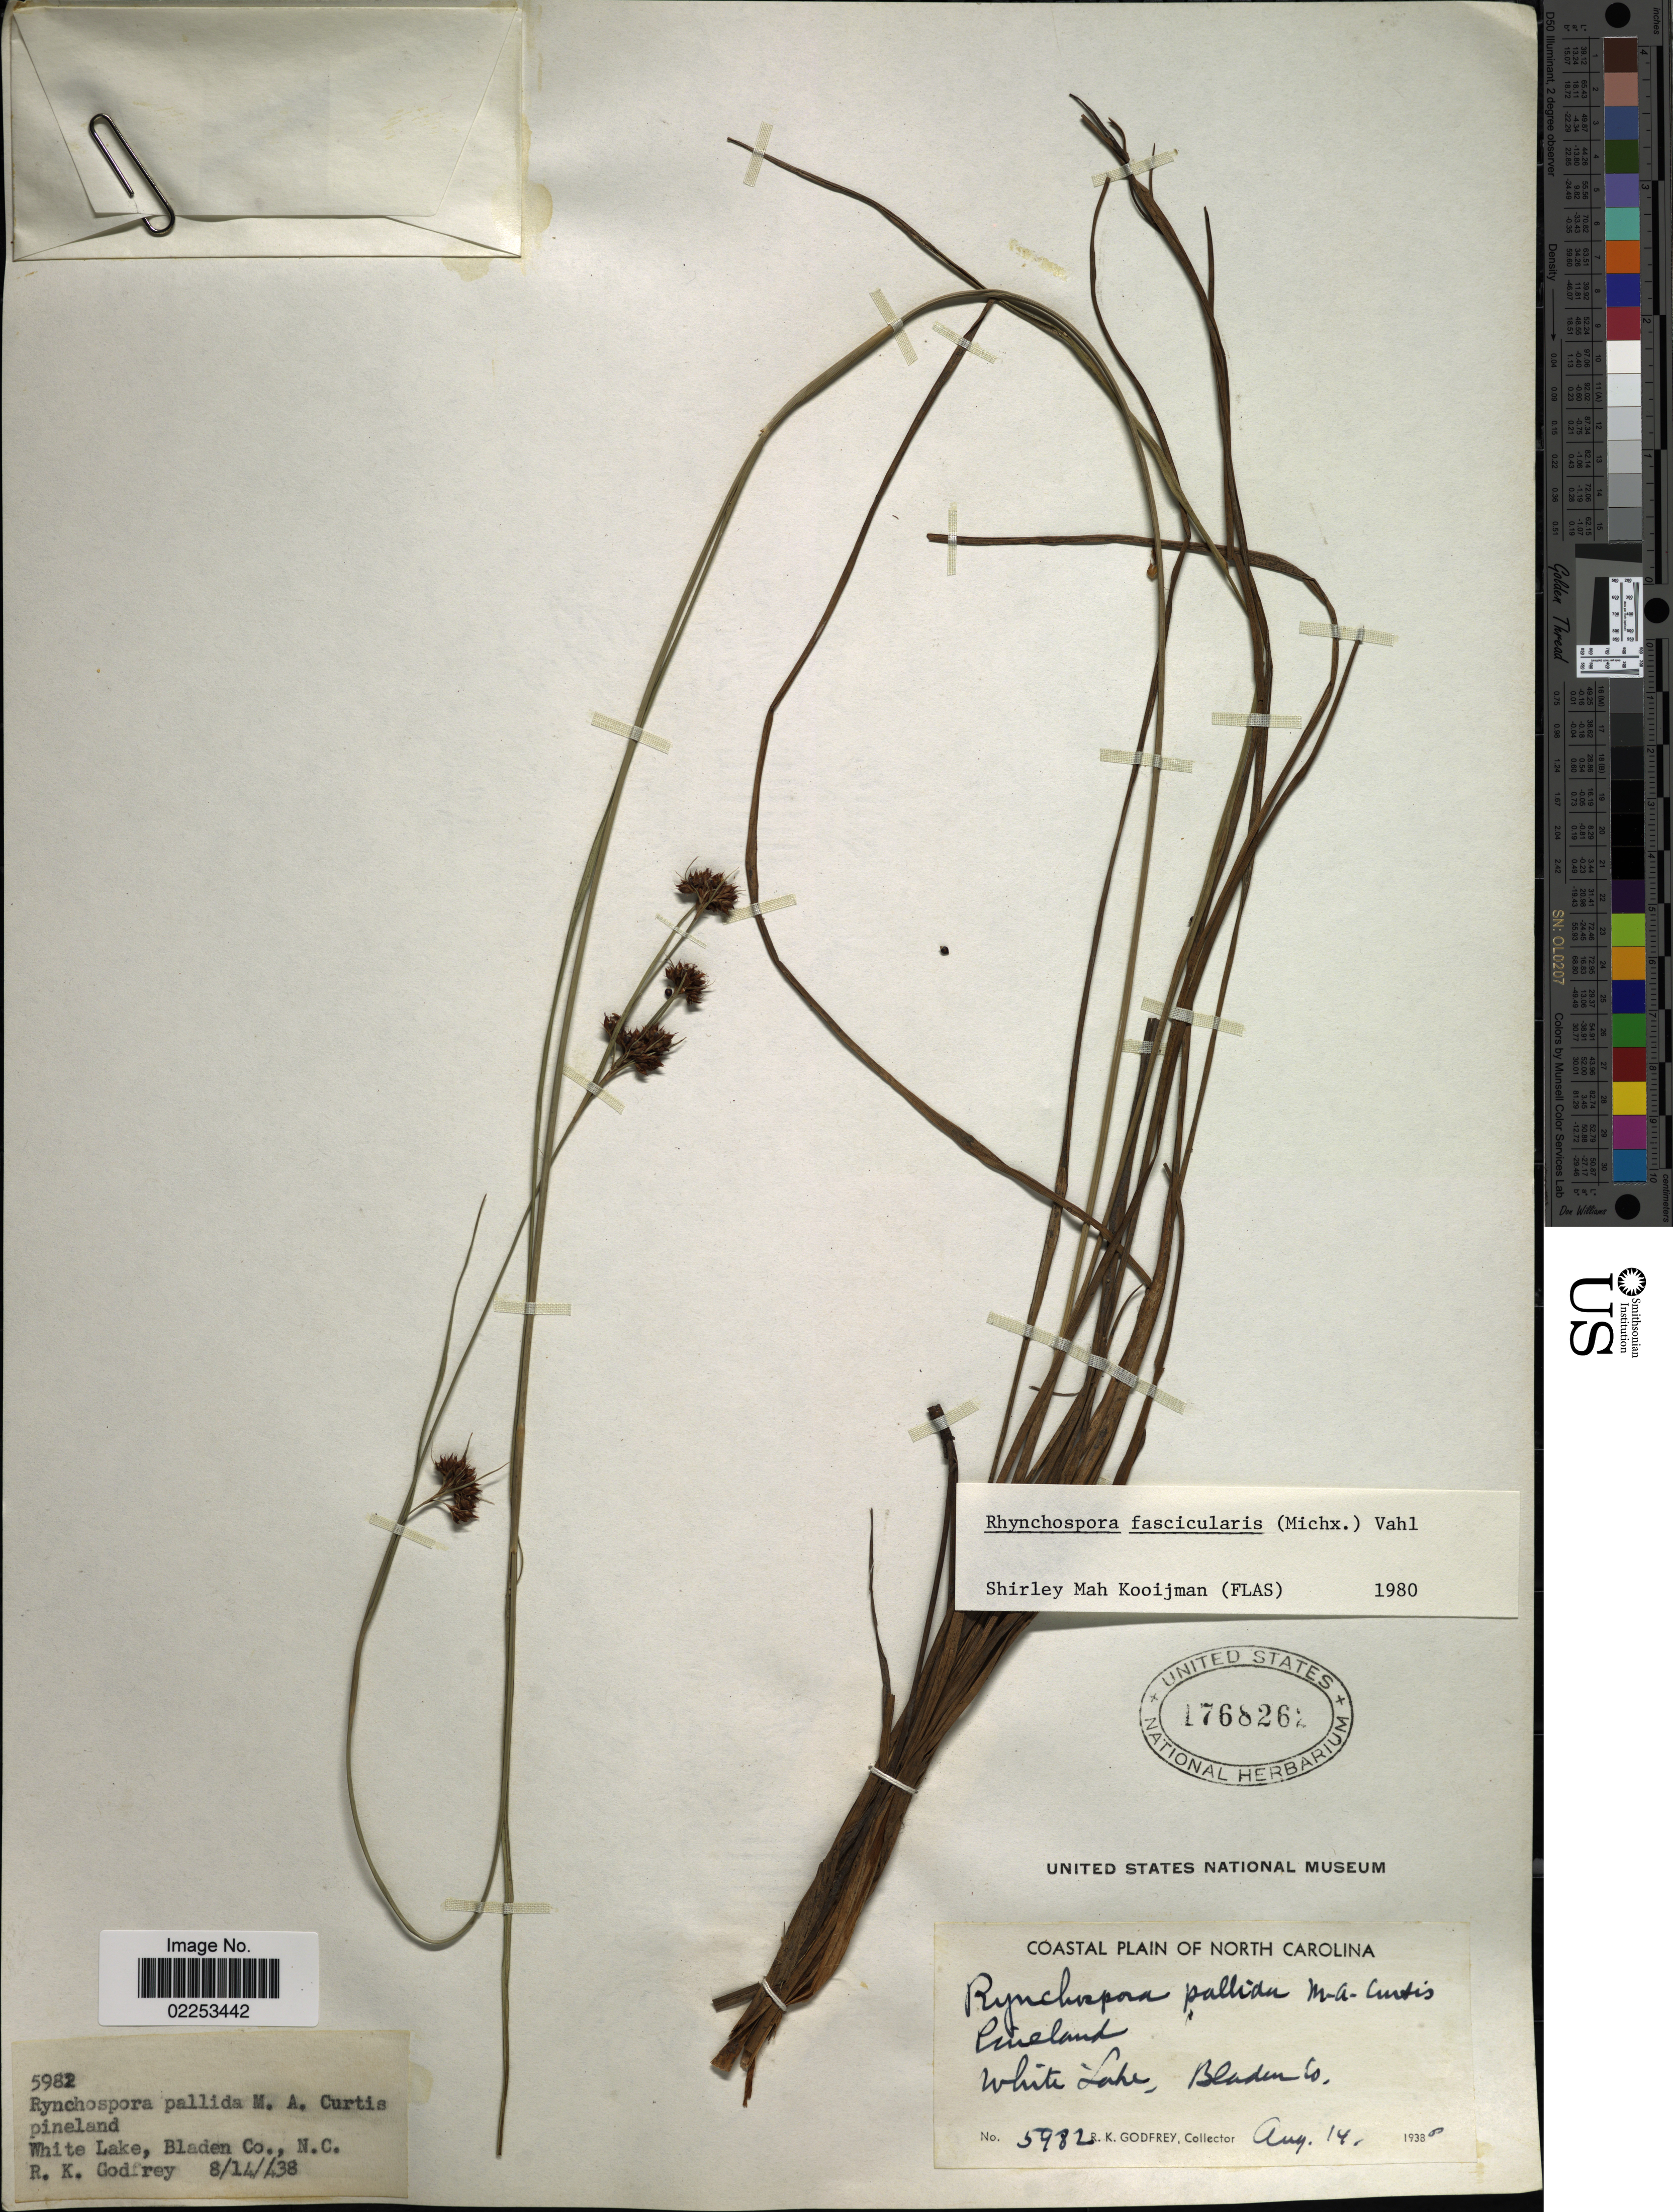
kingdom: Plantae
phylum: Tracheophyta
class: Liliopsida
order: Poales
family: Cyperaceae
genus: Rhynchospora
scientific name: Rhynchospora fascicularis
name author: (Michx.) Vahl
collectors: R. K. Godfrey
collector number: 5982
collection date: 1938-08-14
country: United States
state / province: North Carolina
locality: Coastal Plain of North Carolina, Pineland, White Lake, Bladen Co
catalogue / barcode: US 1768262